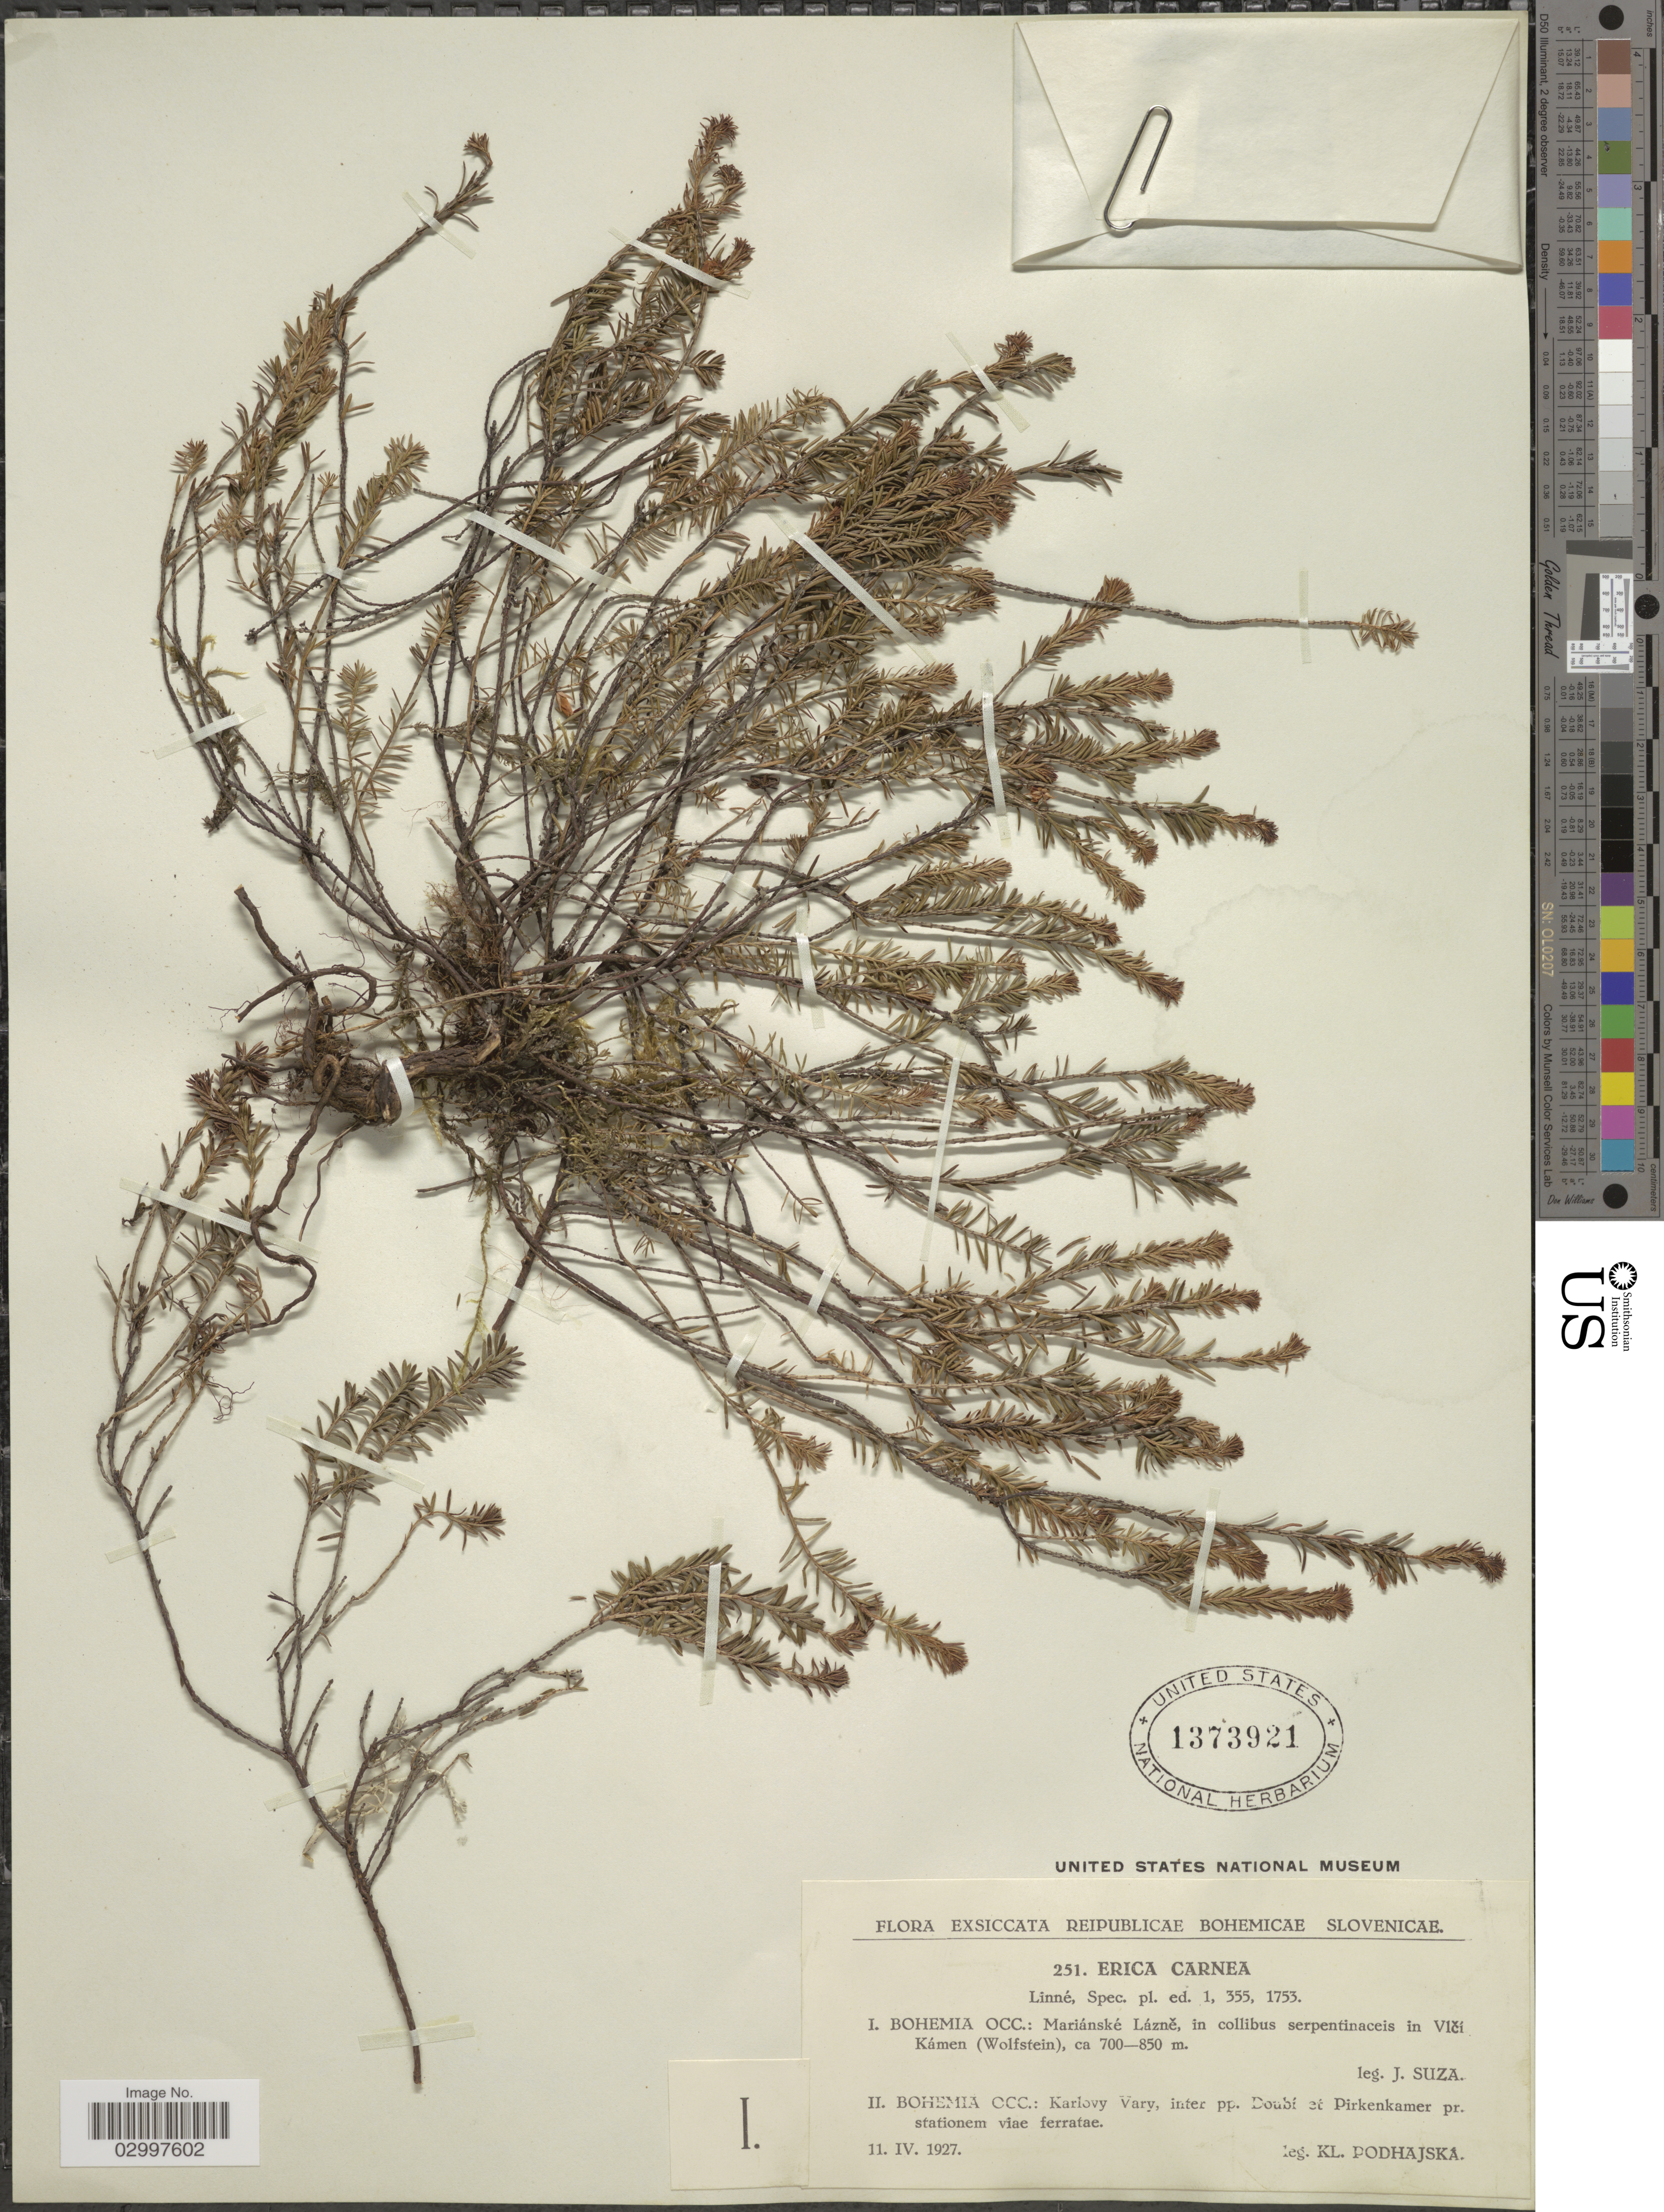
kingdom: Plantae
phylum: Tracheophyta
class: Magnoliopsida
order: Ericales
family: Ericaceae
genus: Erica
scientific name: Erica carnea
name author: L.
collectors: J. Suza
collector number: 251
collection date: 1927-04-11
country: Czechia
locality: Reipublicae Bohemicae Slovenicae. Bohemia Occ.: Mariánské Lázne, in collibus serpentinaceis in Vlčí Kámen (Wolfstein).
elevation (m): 700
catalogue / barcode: US 1373921